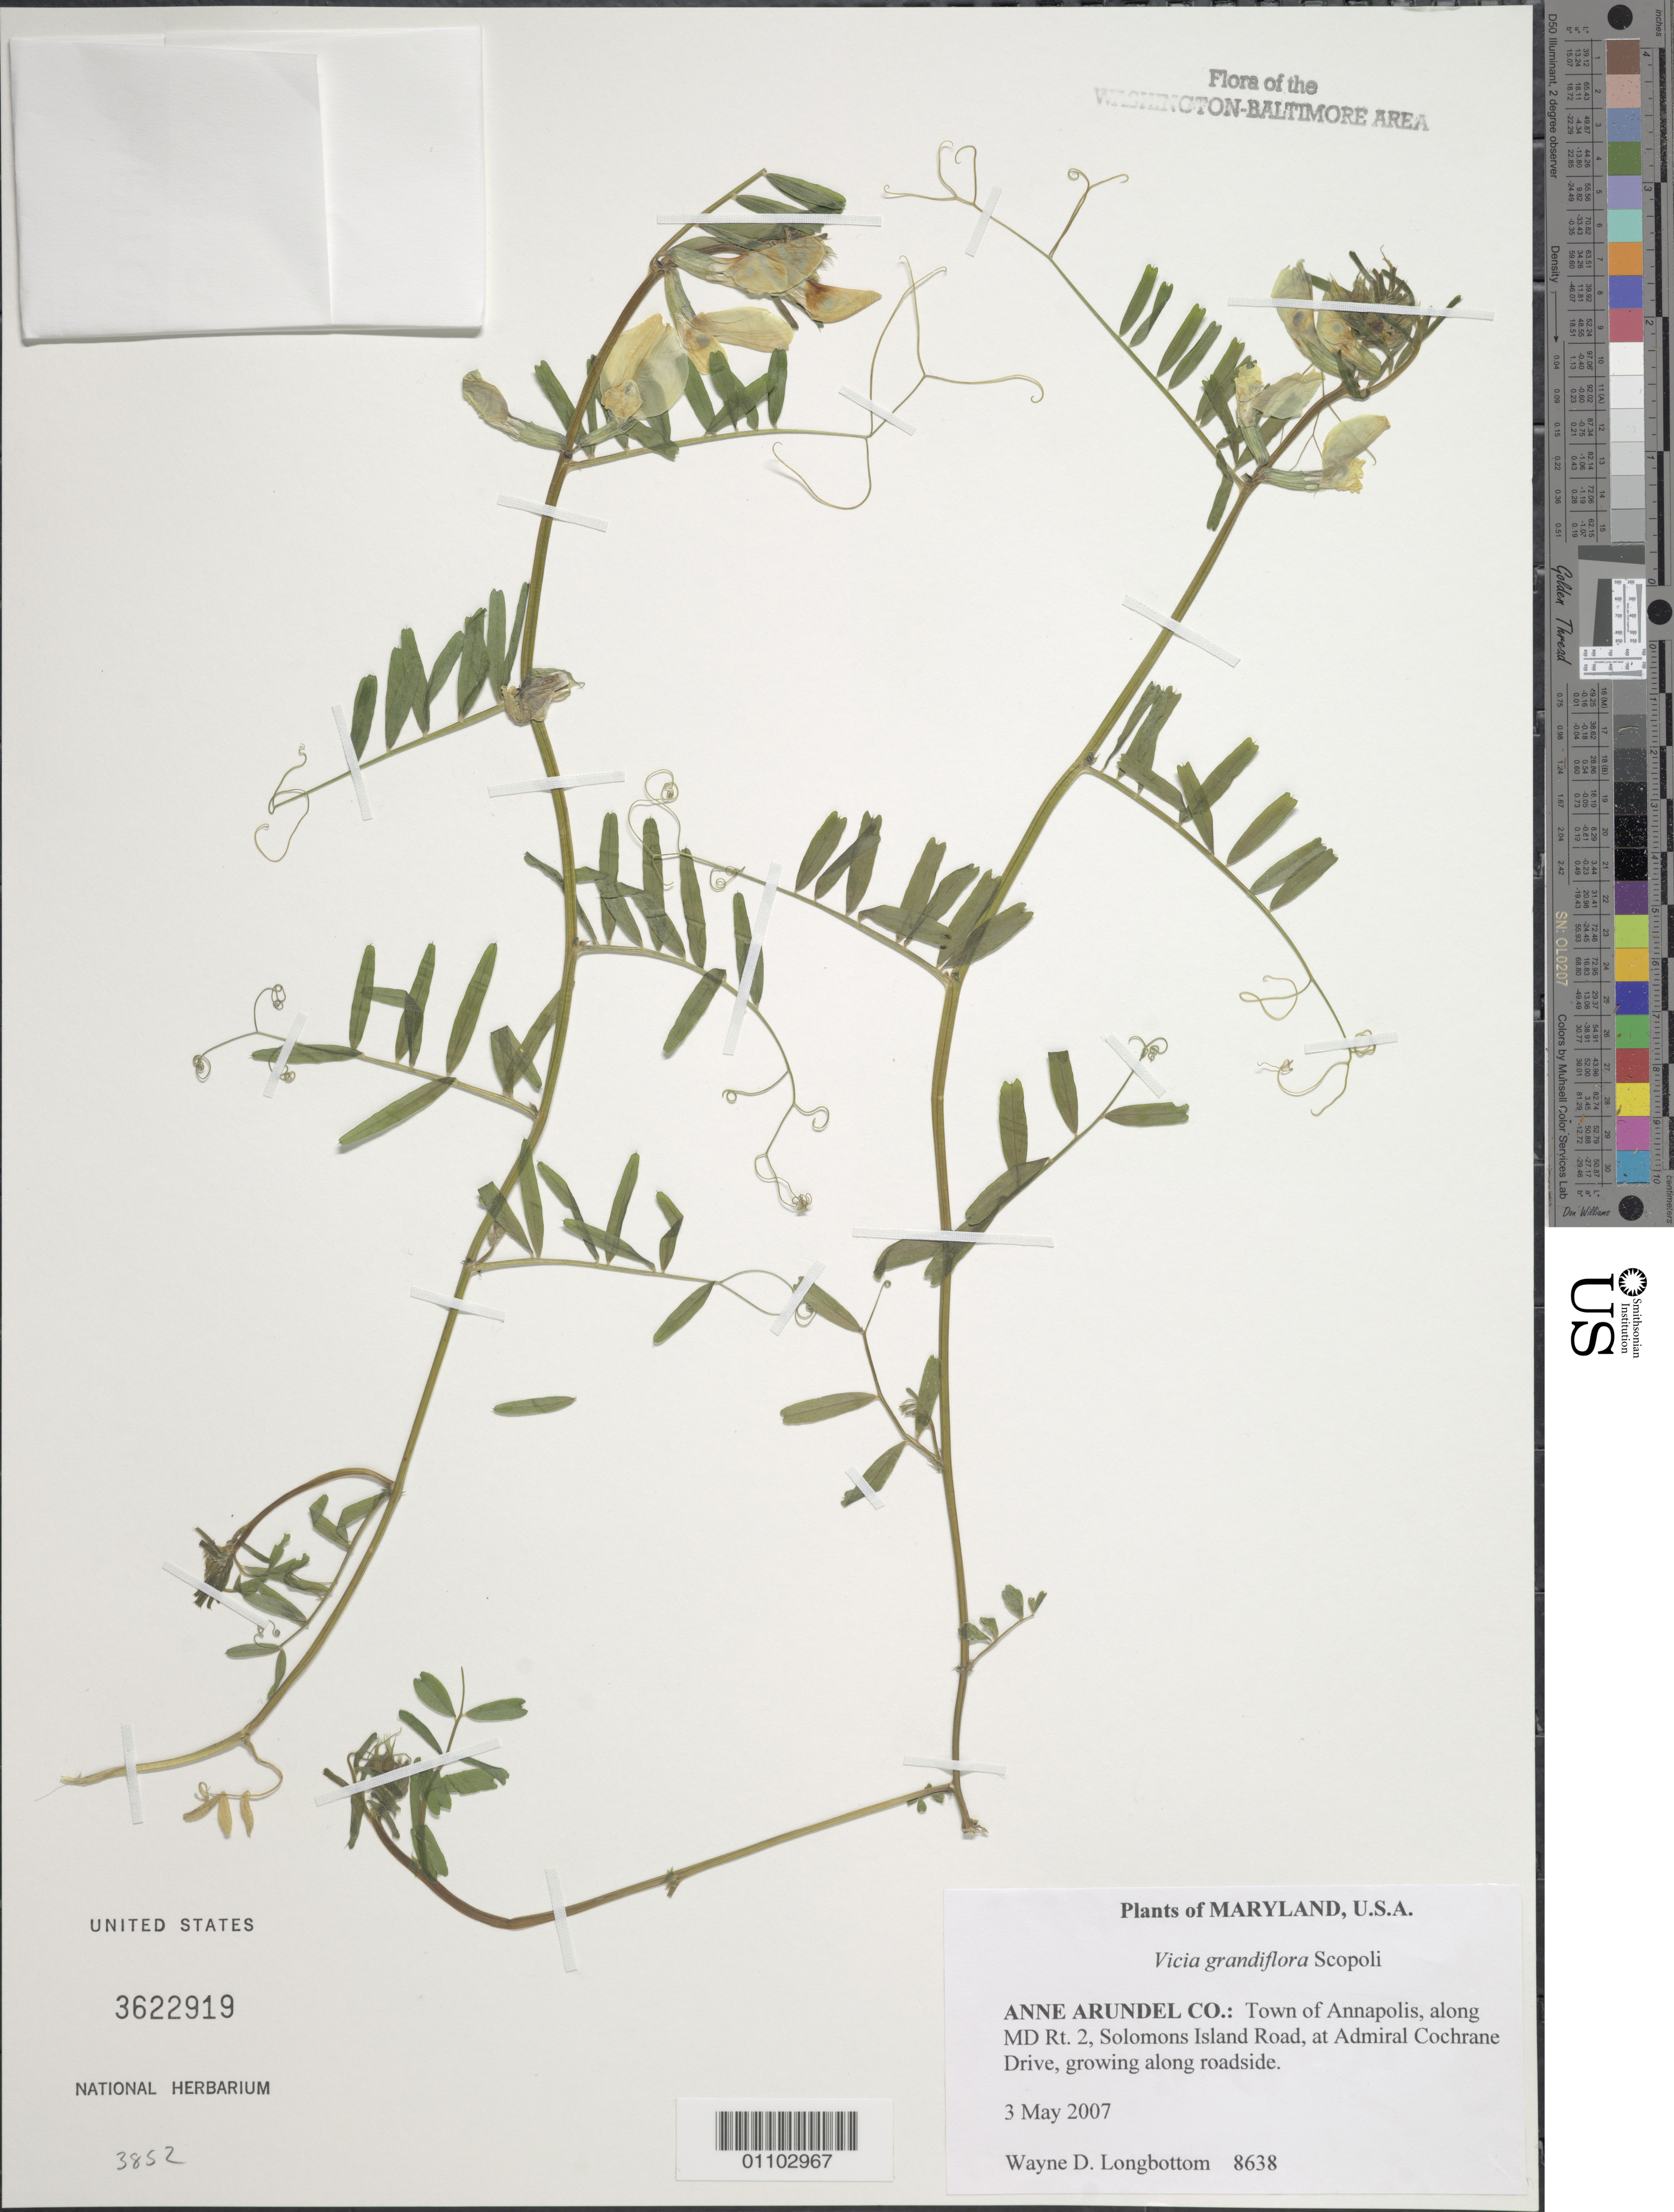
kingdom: Plantae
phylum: Tracheophyta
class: Magnoliopsida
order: Fabales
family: Fabaceae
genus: Vicia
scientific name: Vicia grandiflora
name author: Scop.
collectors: W. D. Longbottom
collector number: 8638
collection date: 2007-05-03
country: United States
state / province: Maryland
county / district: Anne Arundel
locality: Town of Annapolis, along MD Rt. 2, Solomons Island Road, at Admiral Cochrane Drive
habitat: Growing along roadside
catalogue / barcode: US 3622919